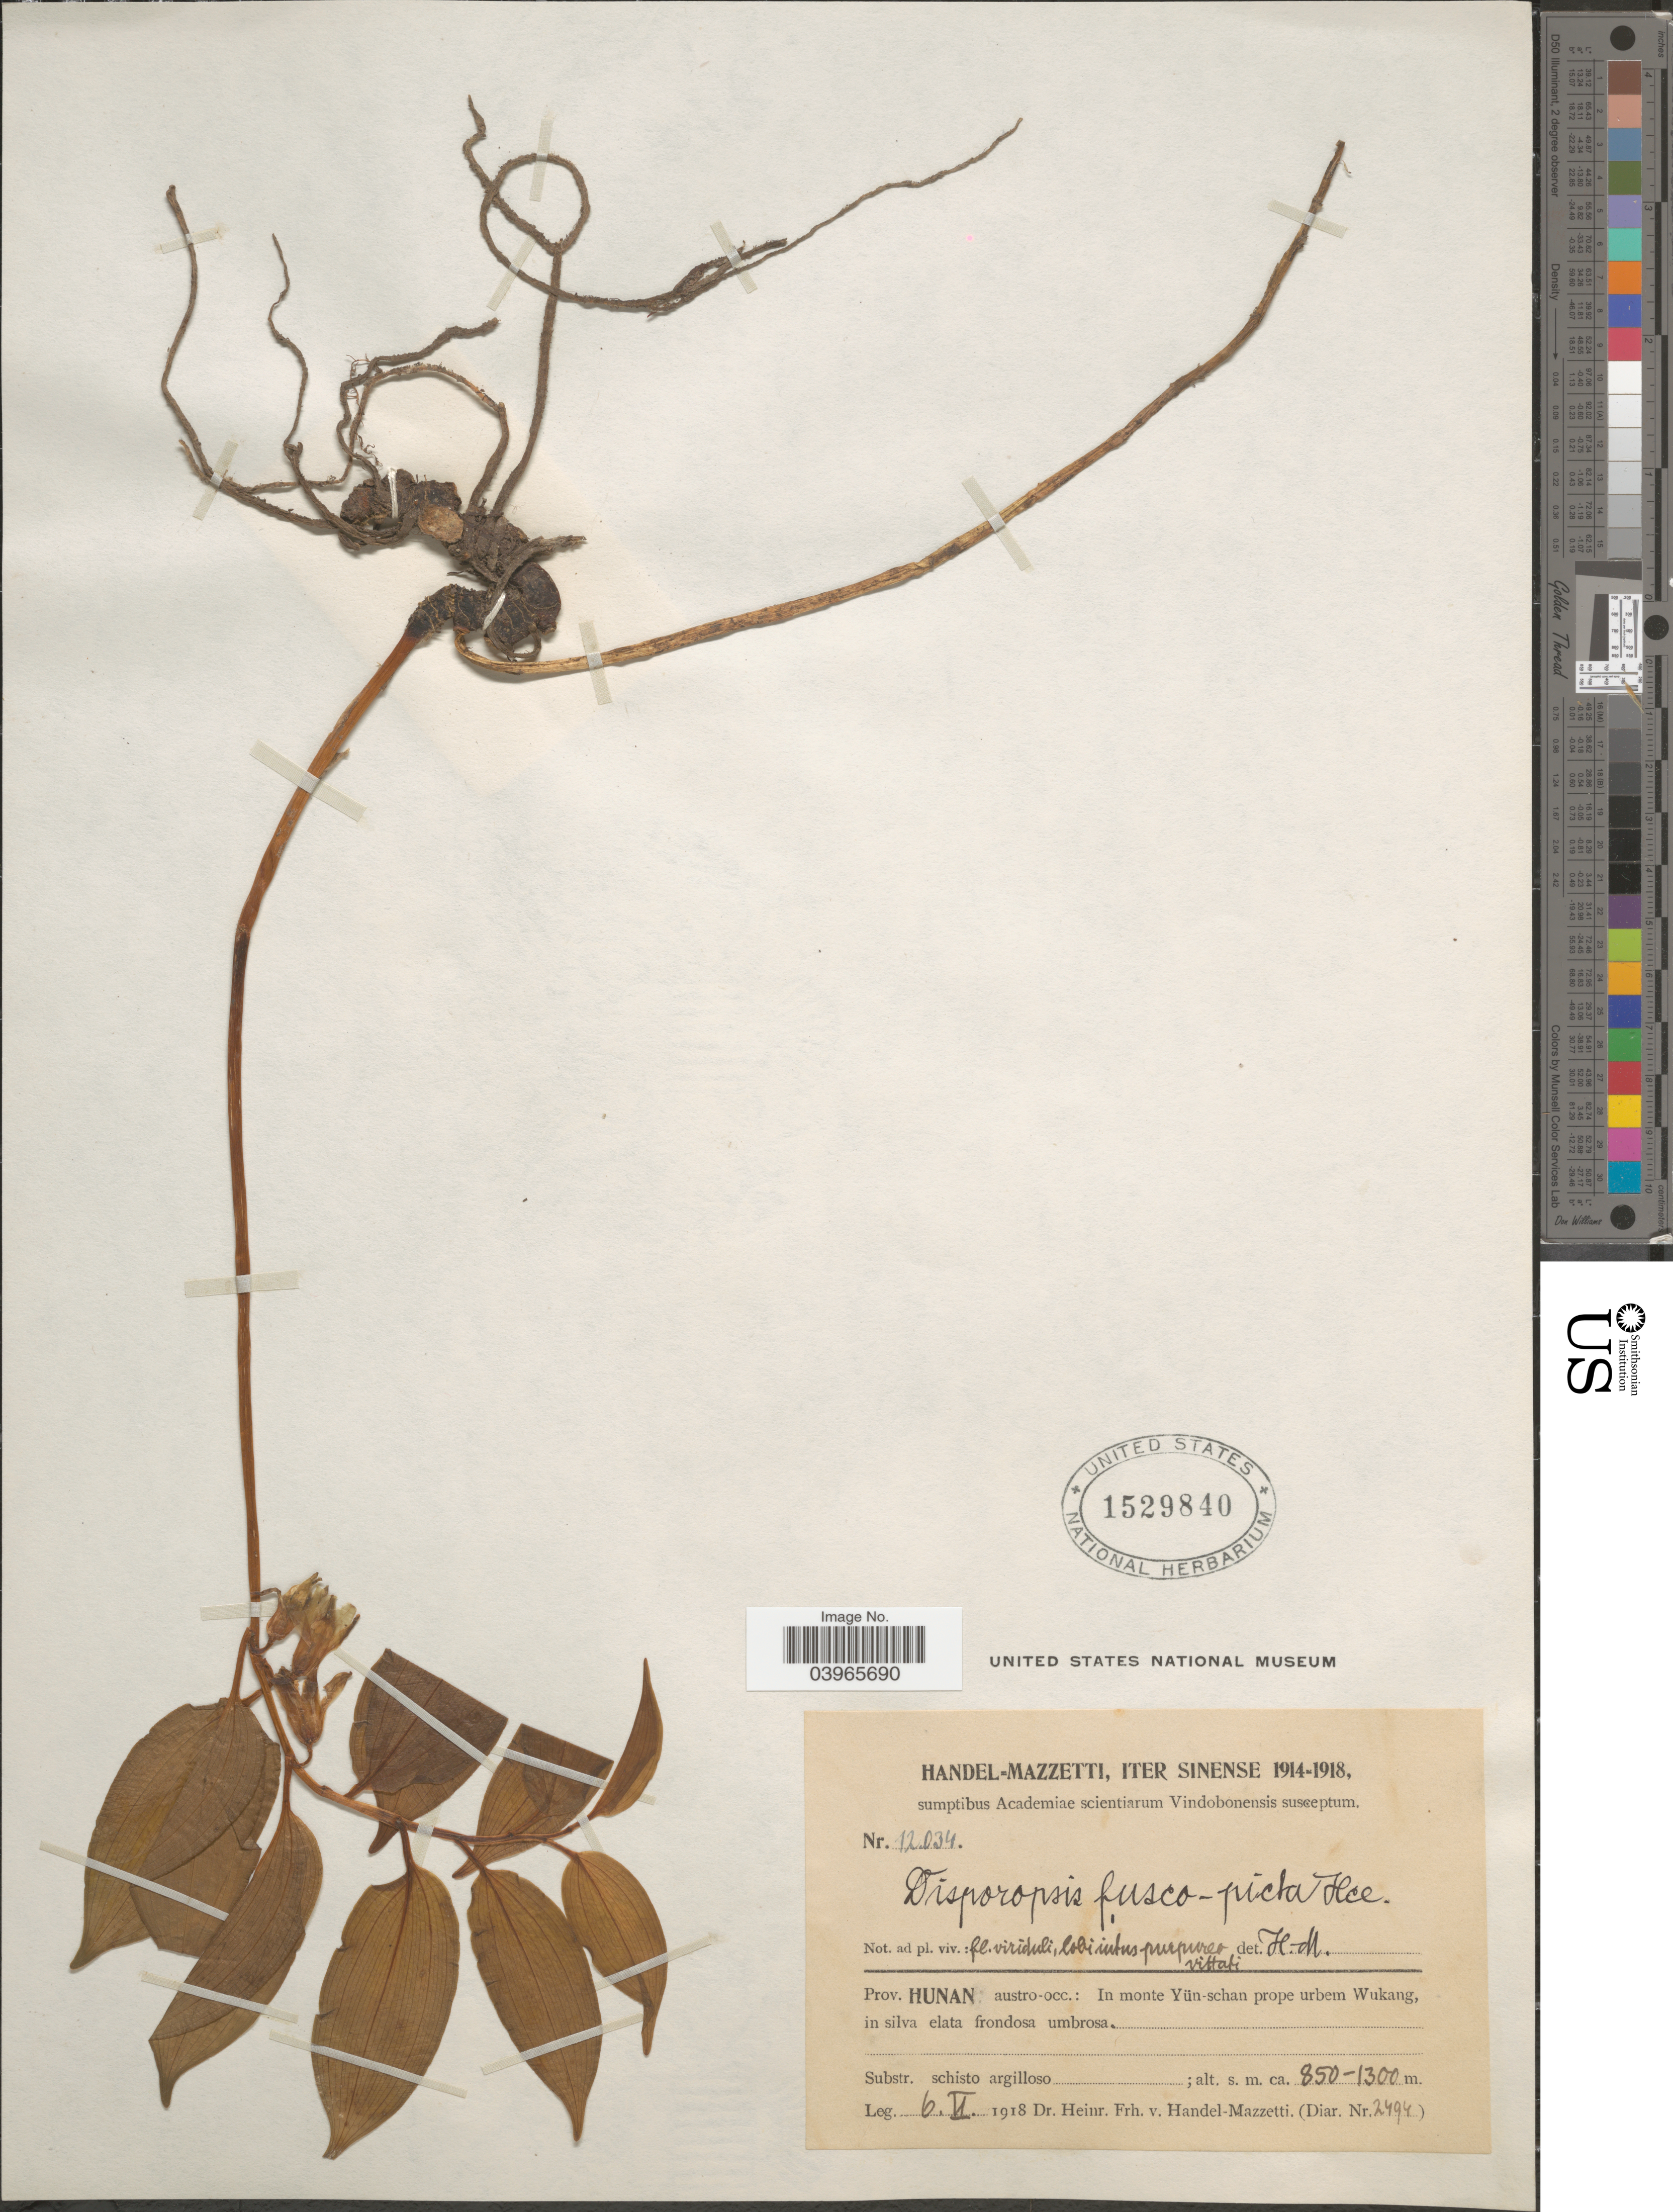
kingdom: Plantae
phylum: Tracheophyta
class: Liliopsida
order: Asparagales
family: Asparagaceae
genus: Disporopsis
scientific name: Disporopsis fuscopicta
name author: Hance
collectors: H. Handel-Mazzetti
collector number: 12034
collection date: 1918-06-06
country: China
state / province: Hunan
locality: Iter Sinense. Austro-occ.: in Monte Yün-schan prope urbem Wukang, in silva elata frondosa umbrosa.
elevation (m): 850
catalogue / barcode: US 1529840